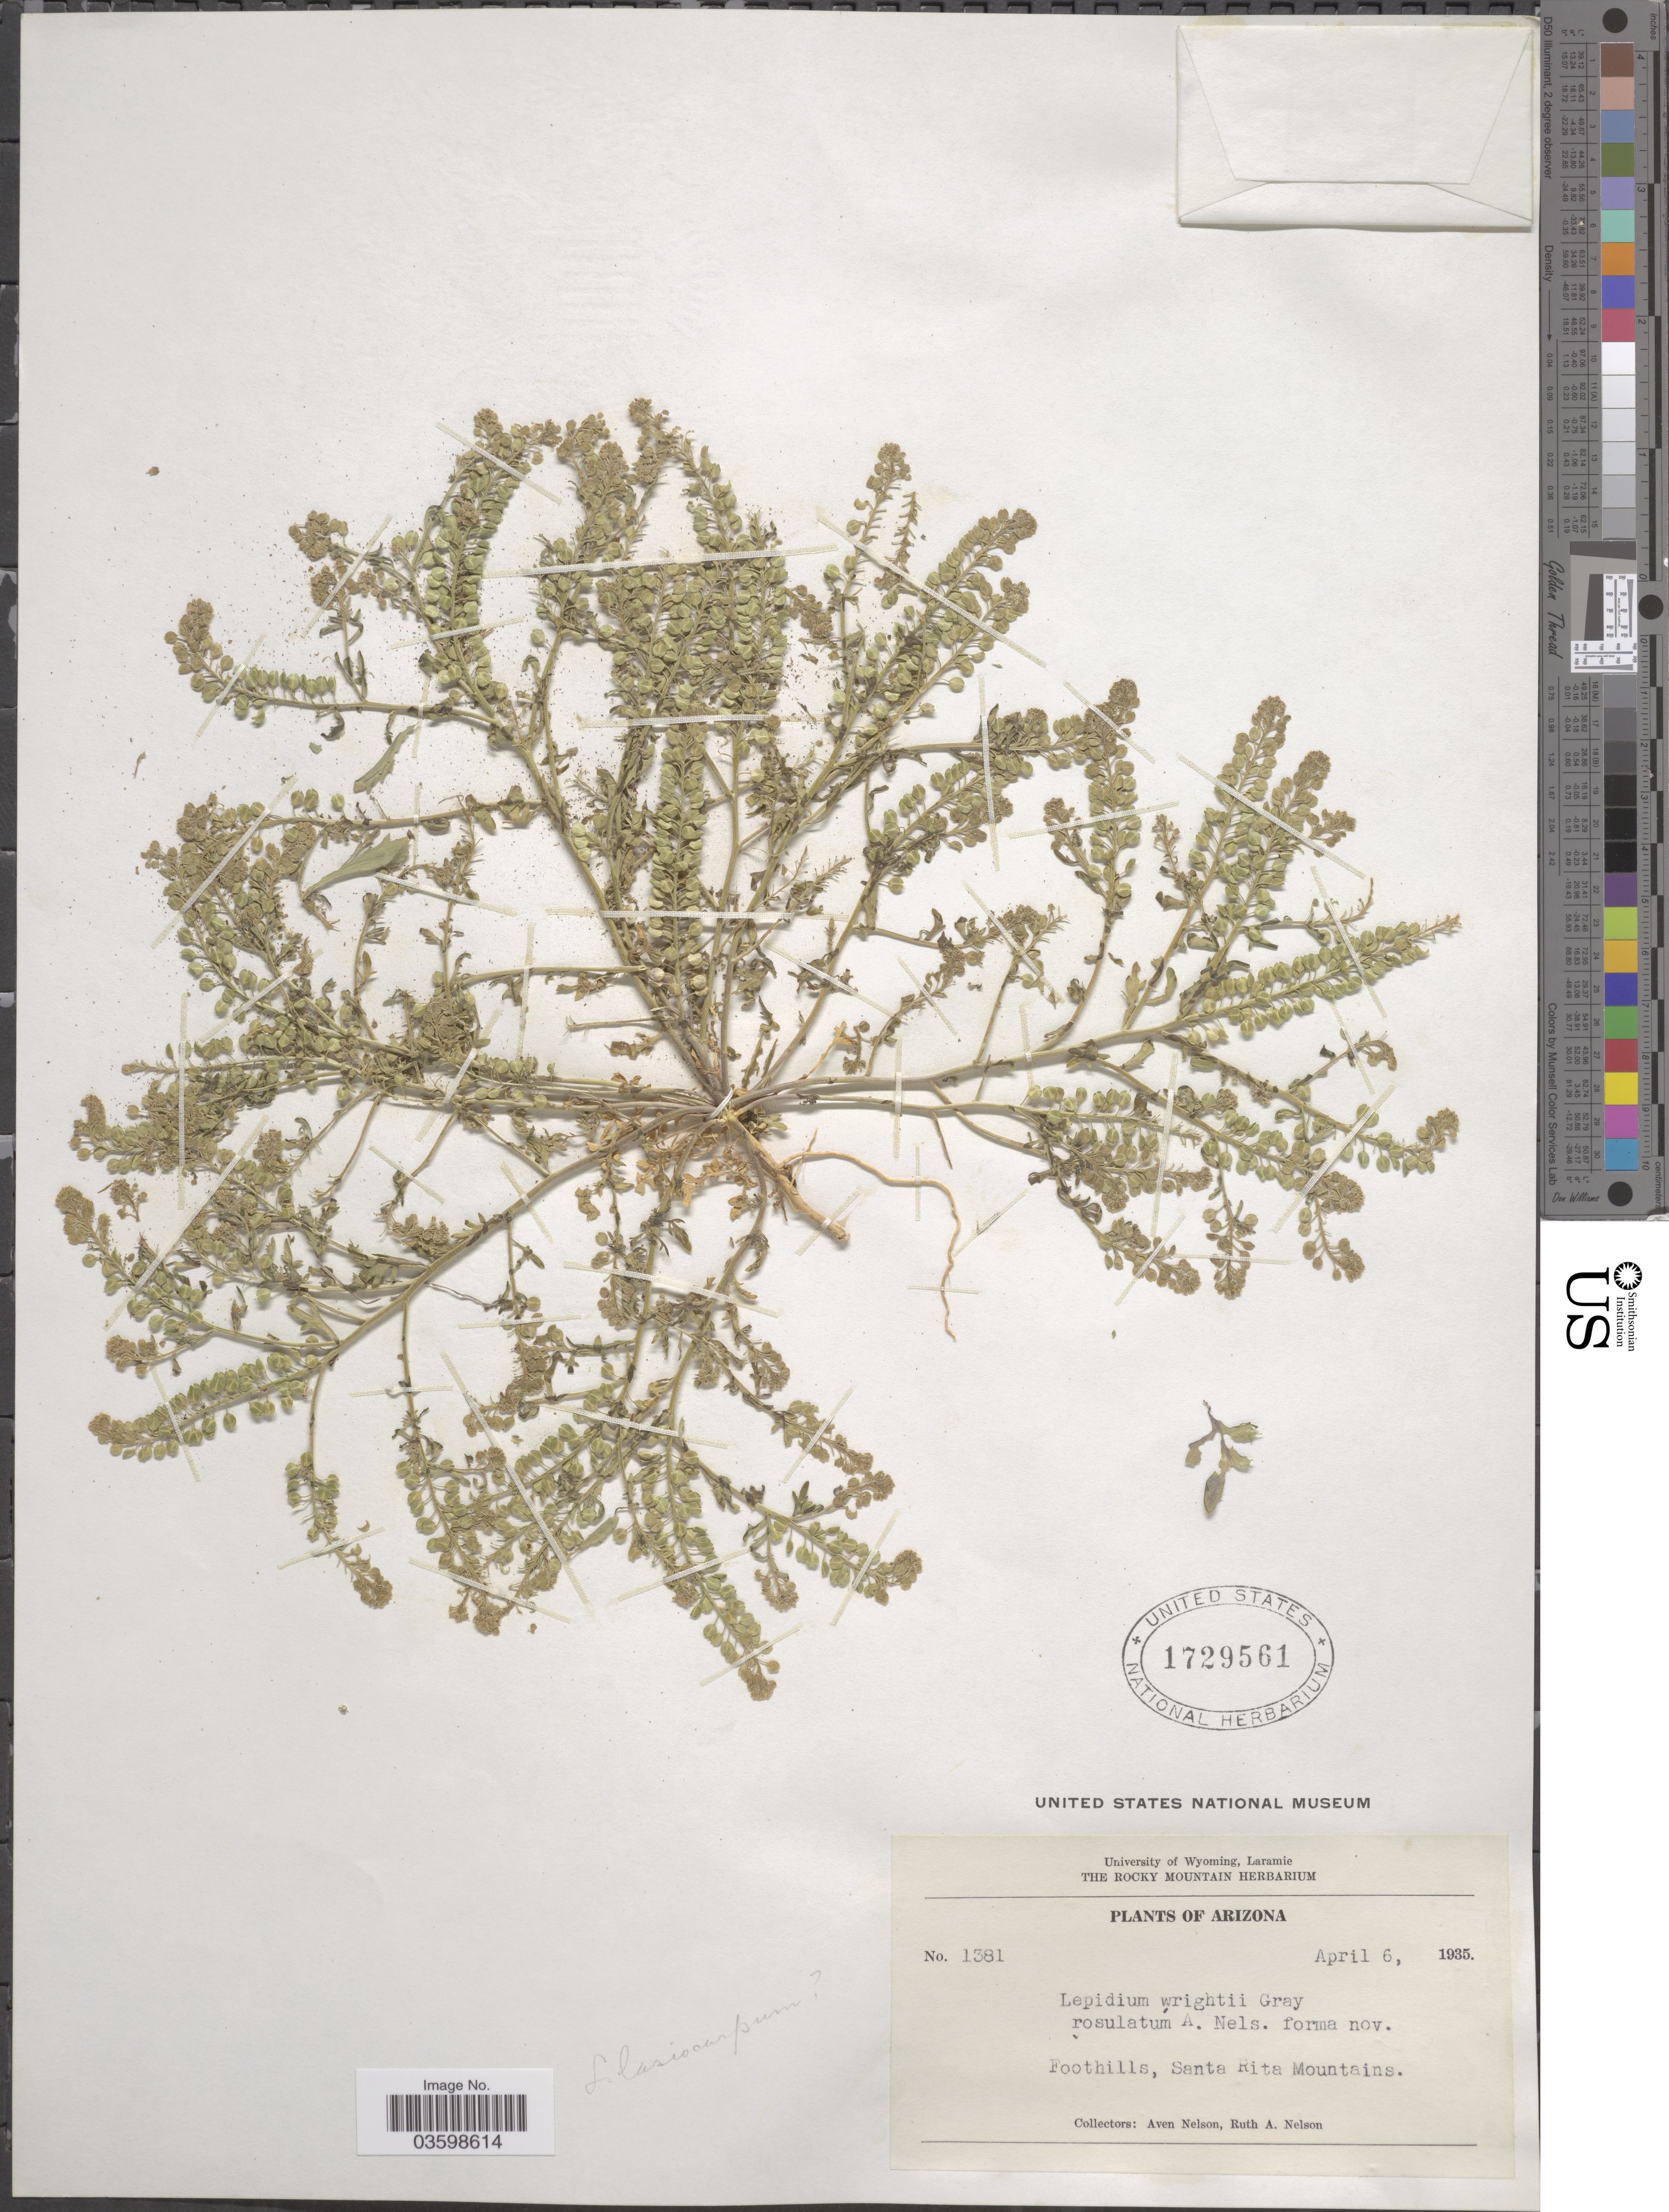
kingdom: Plantae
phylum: Tracheophyta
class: Magnoliopsida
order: Brassicales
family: Brassicaceae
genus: Lepidium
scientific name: Lepidium lasiocarpum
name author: Nutt.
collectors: A. Nelson & R. A. Nelson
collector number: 1381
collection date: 1935-04-06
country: United States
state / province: Arizona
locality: Foothills, Santa Rita Mountains.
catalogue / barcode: US 1729561